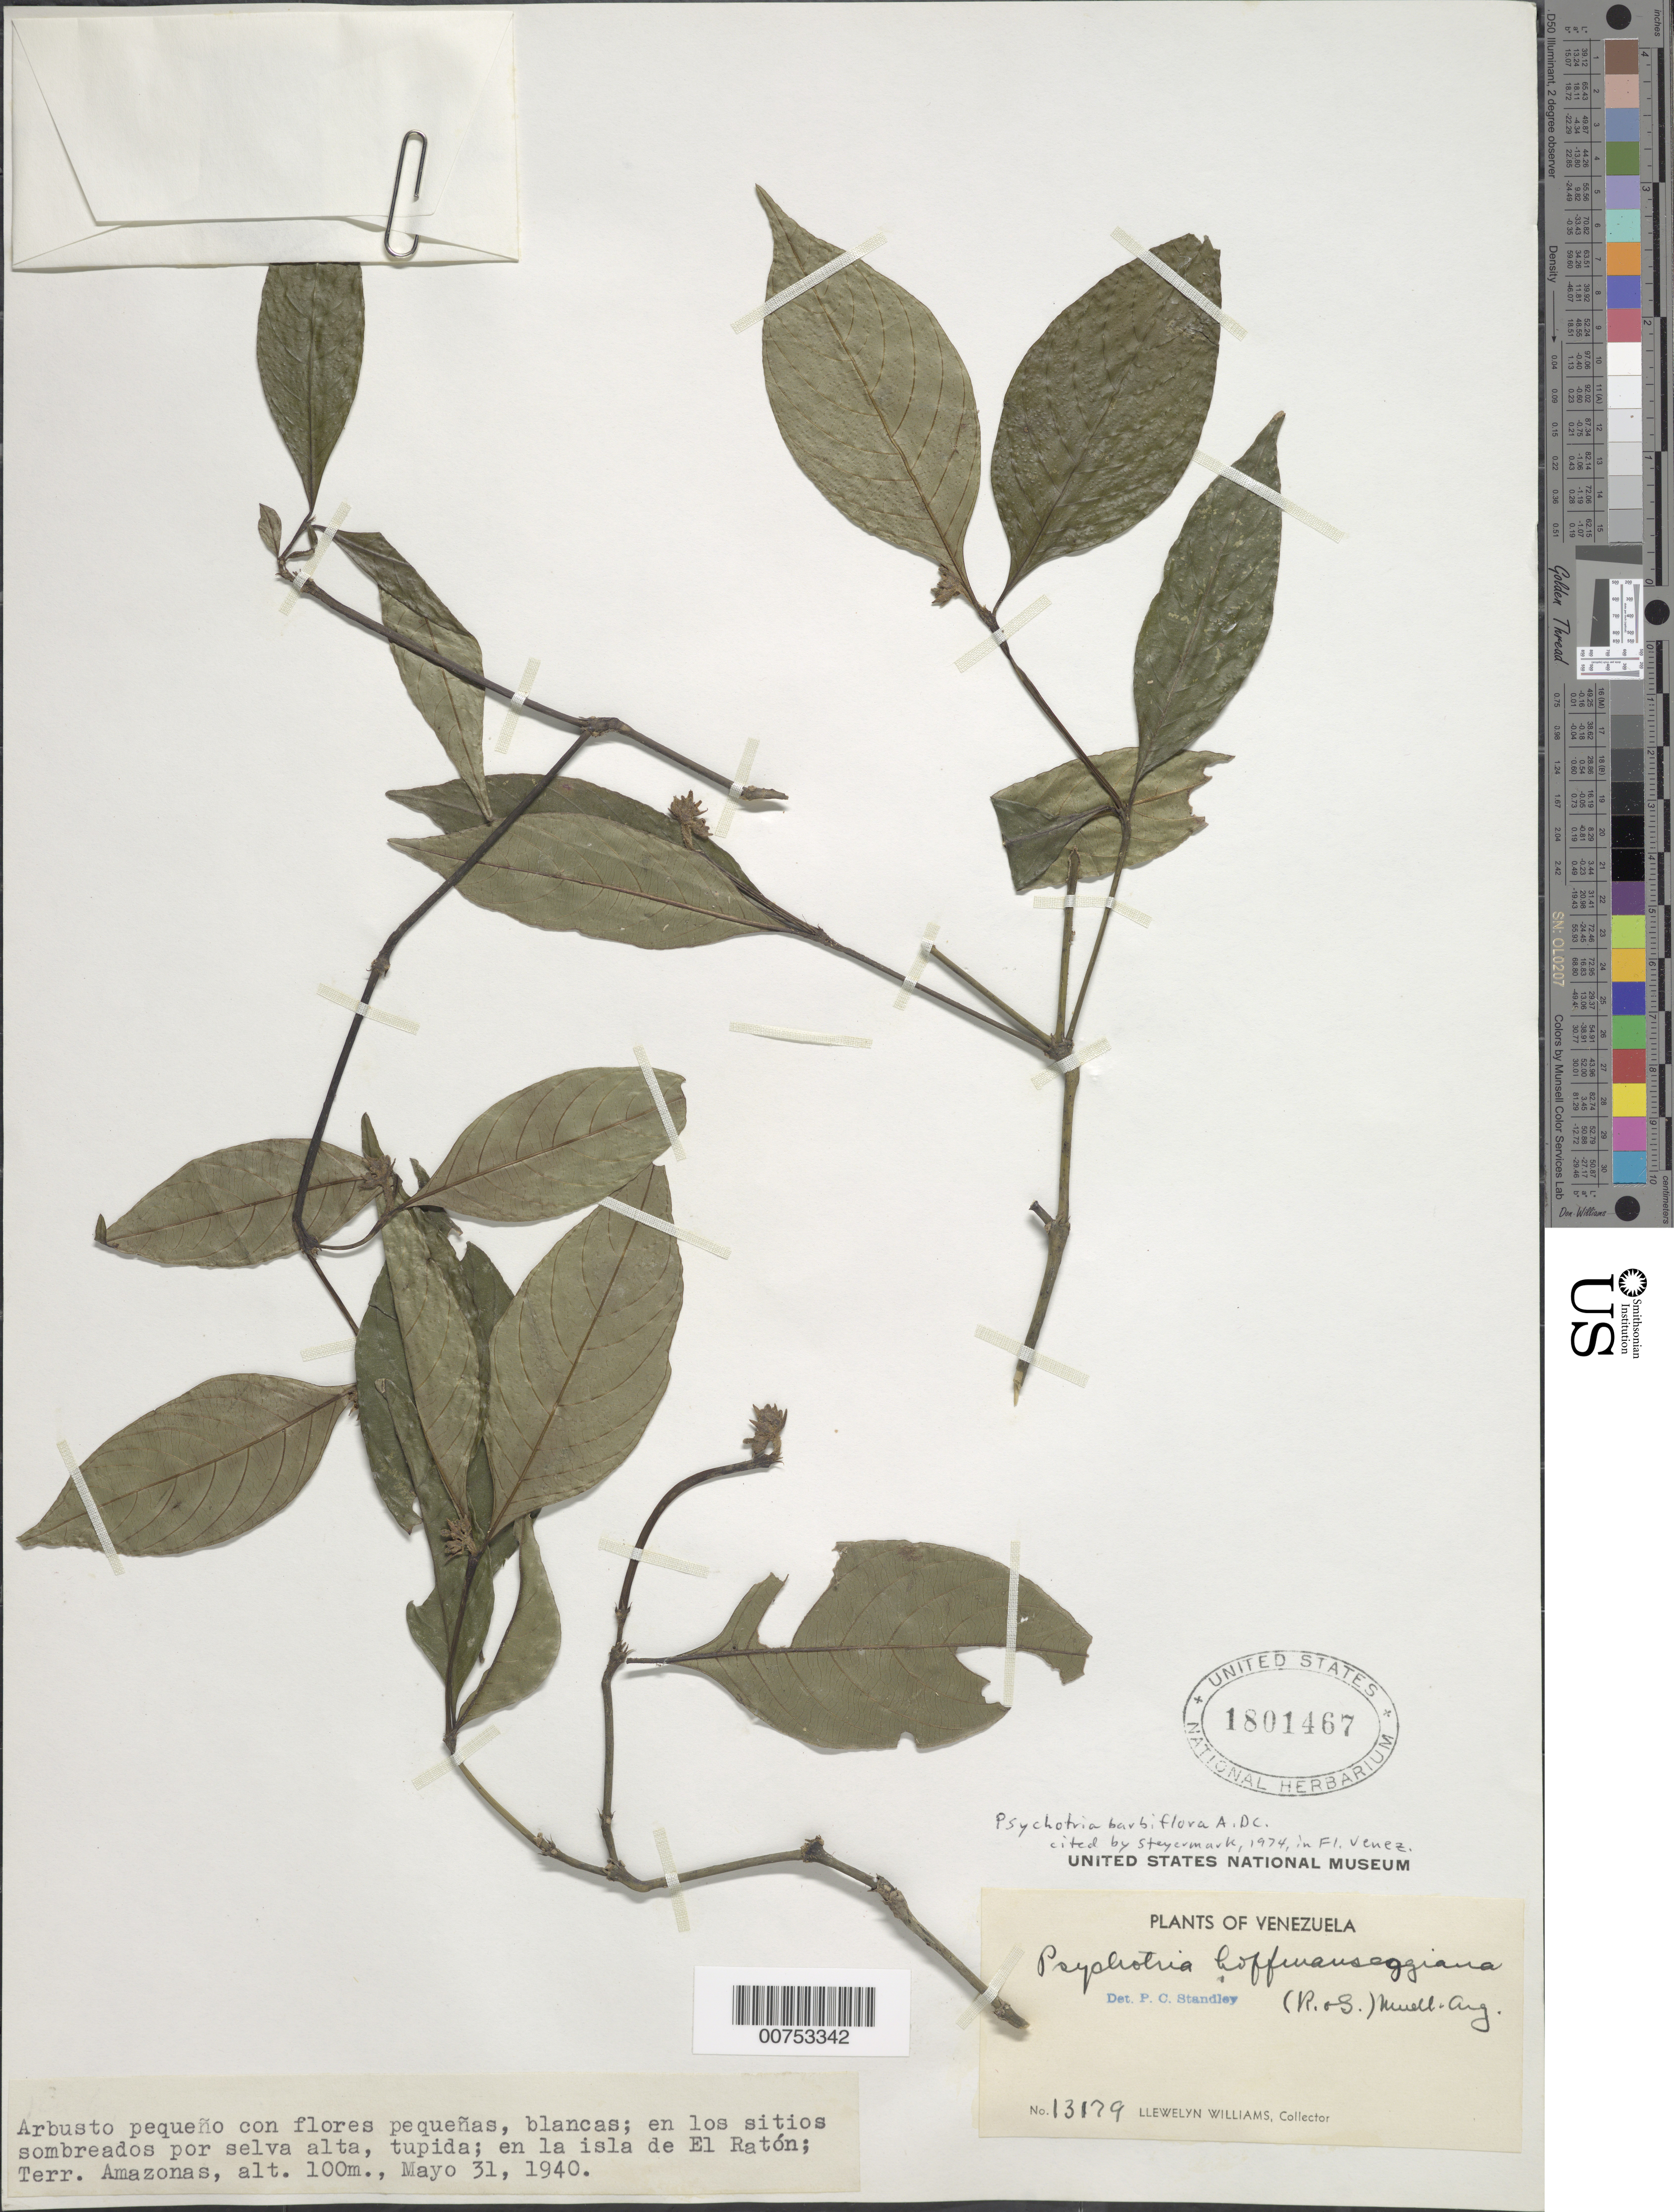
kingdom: Plantae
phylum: Tracheophyta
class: Magnoliopsida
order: Gentianales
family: Rubiaceae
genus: Psychotria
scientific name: Psychotria barbiflora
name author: DC.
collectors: Ll. Williams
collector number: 13179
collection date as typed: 31-May-40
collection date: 1940-05-31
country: Venezuela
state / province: Amazonas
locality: Isla de El Ratón, Alto Orinoco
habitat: Sitios sombreados por selva alta, tupida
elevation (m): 100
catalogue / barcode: US 1801467